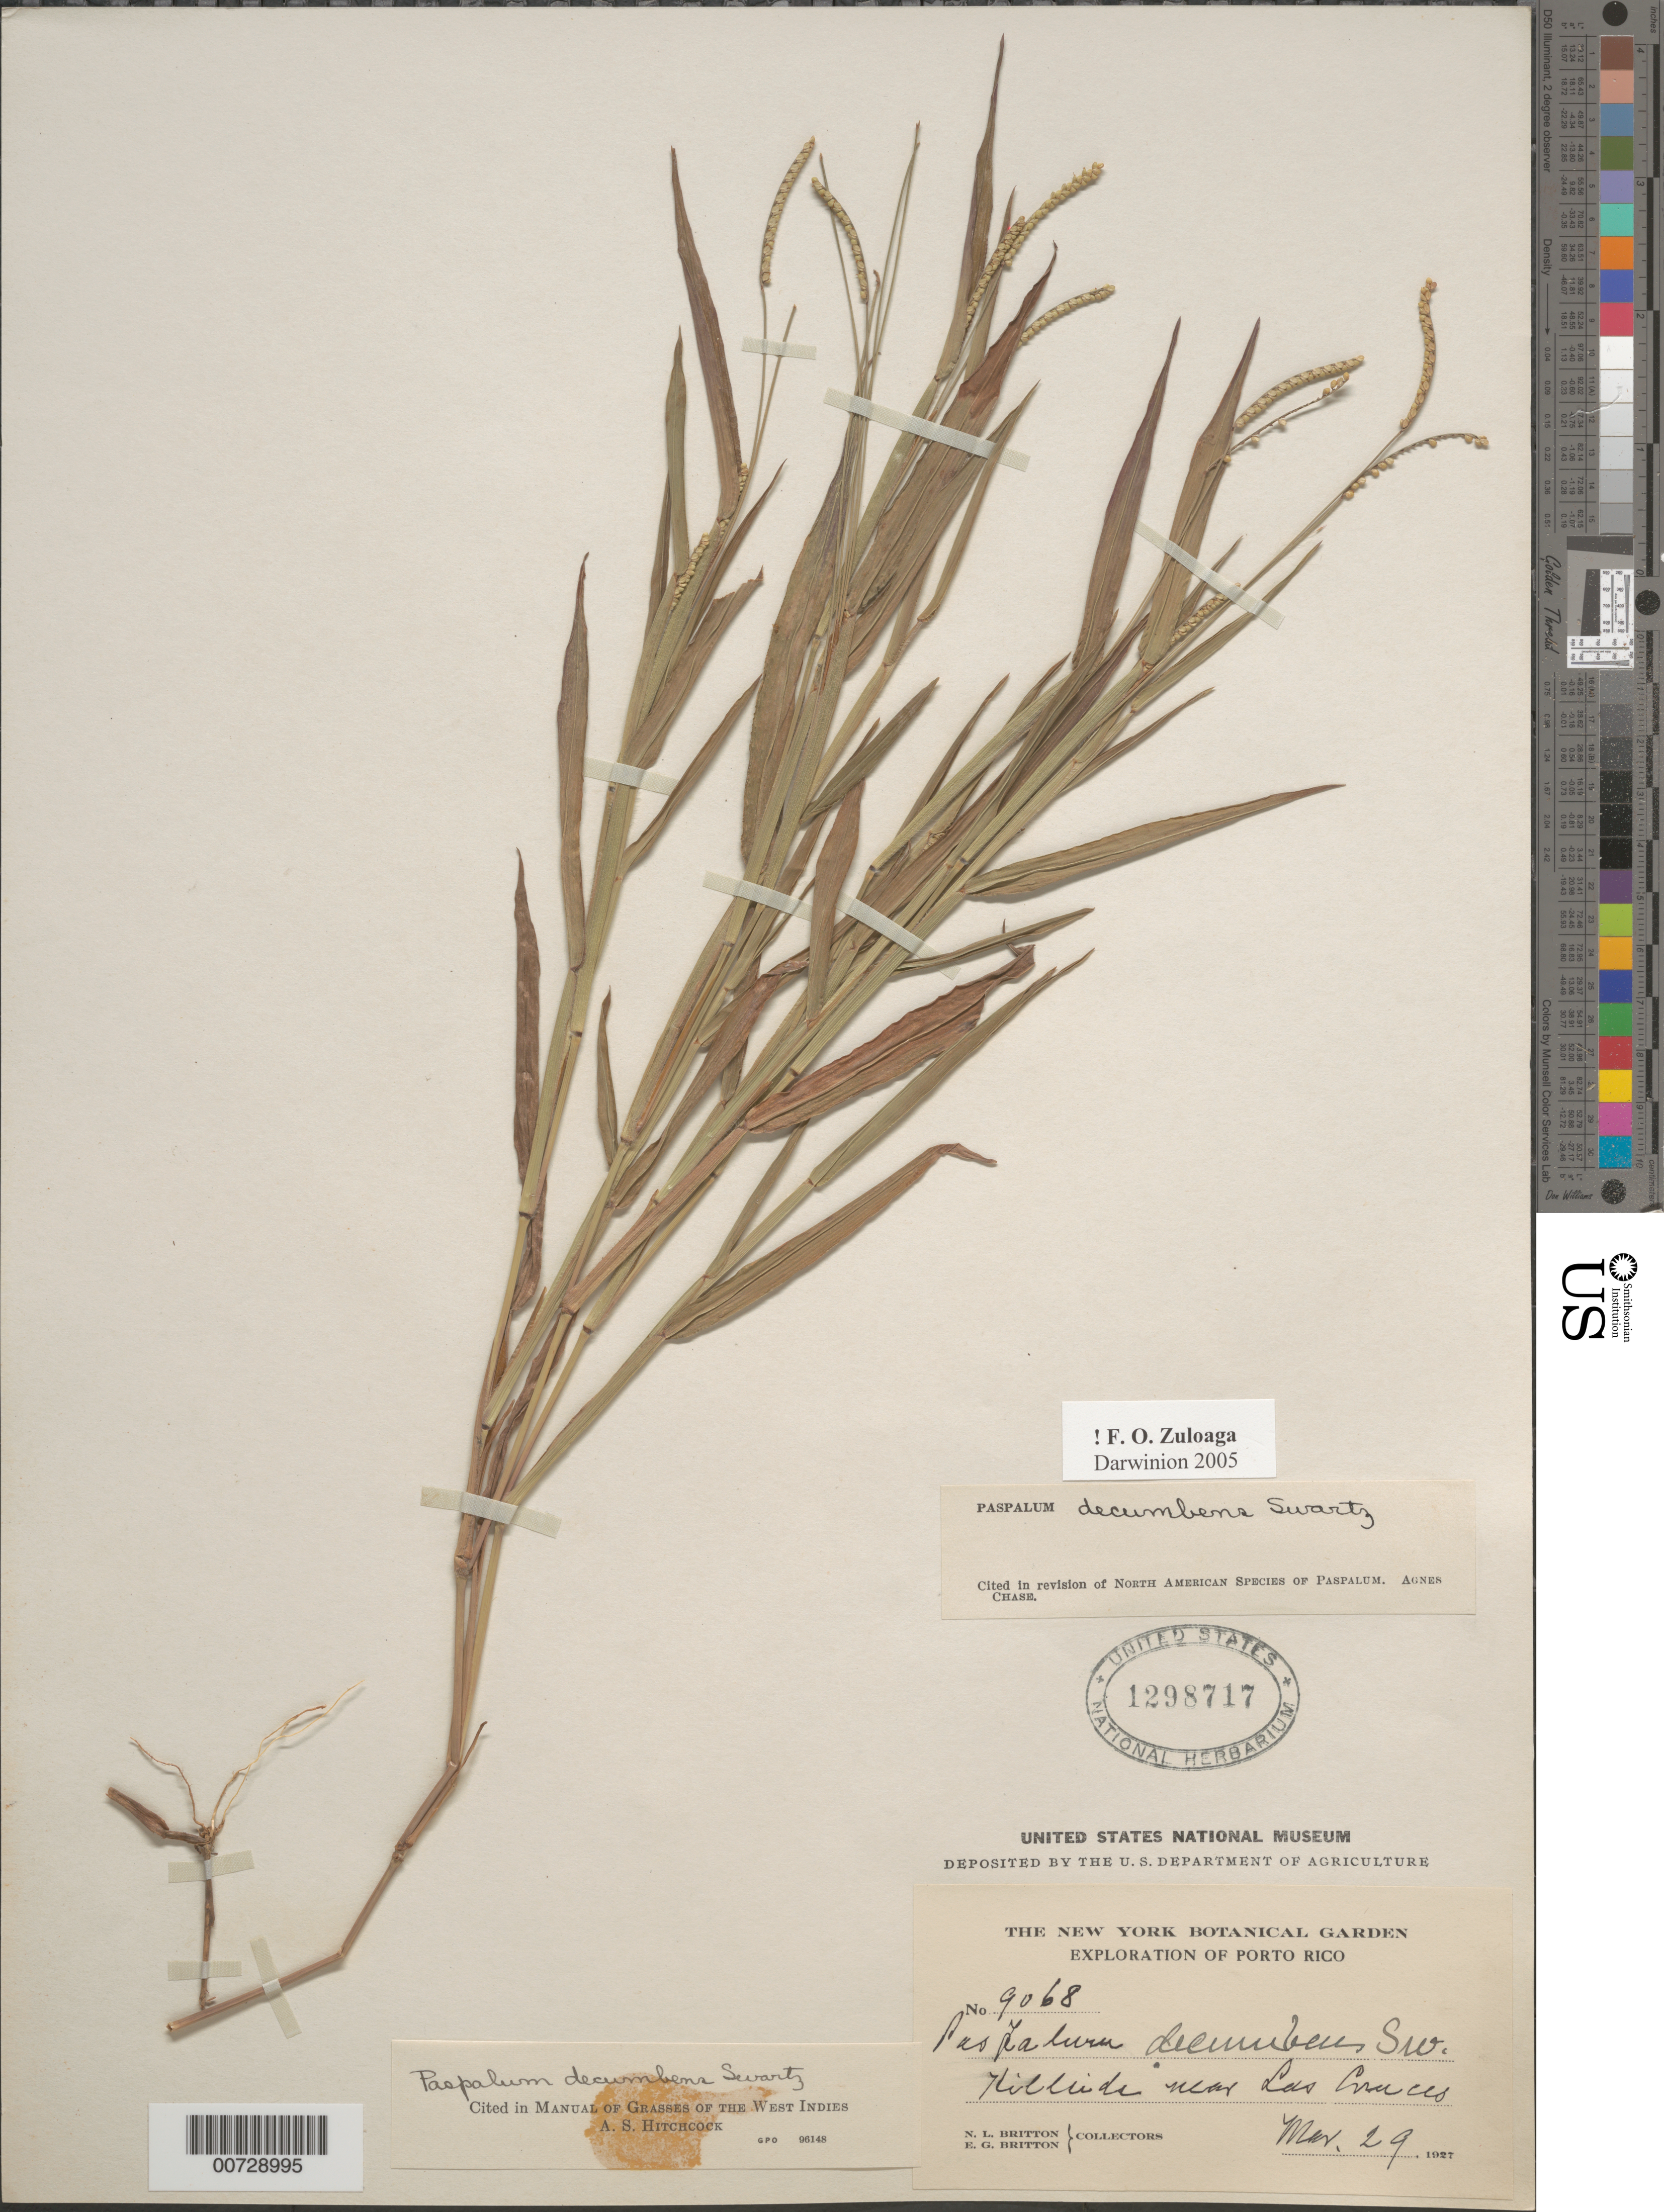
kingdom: Plantae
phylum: Tracheophyta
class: Liliopsida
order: Poales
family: Poaceae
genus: Paspalum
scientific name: Paspalum decumbens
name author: Sw.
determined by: Chase, [M.] Agnes, (US)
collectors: N. Britton & E. G. Britton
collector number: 9068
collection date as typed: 29 Mar 1927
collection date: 1927-03-29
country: Puerto Rico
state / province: Caguas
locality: Las Cruces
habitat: Hillside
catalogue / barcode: US 1298717